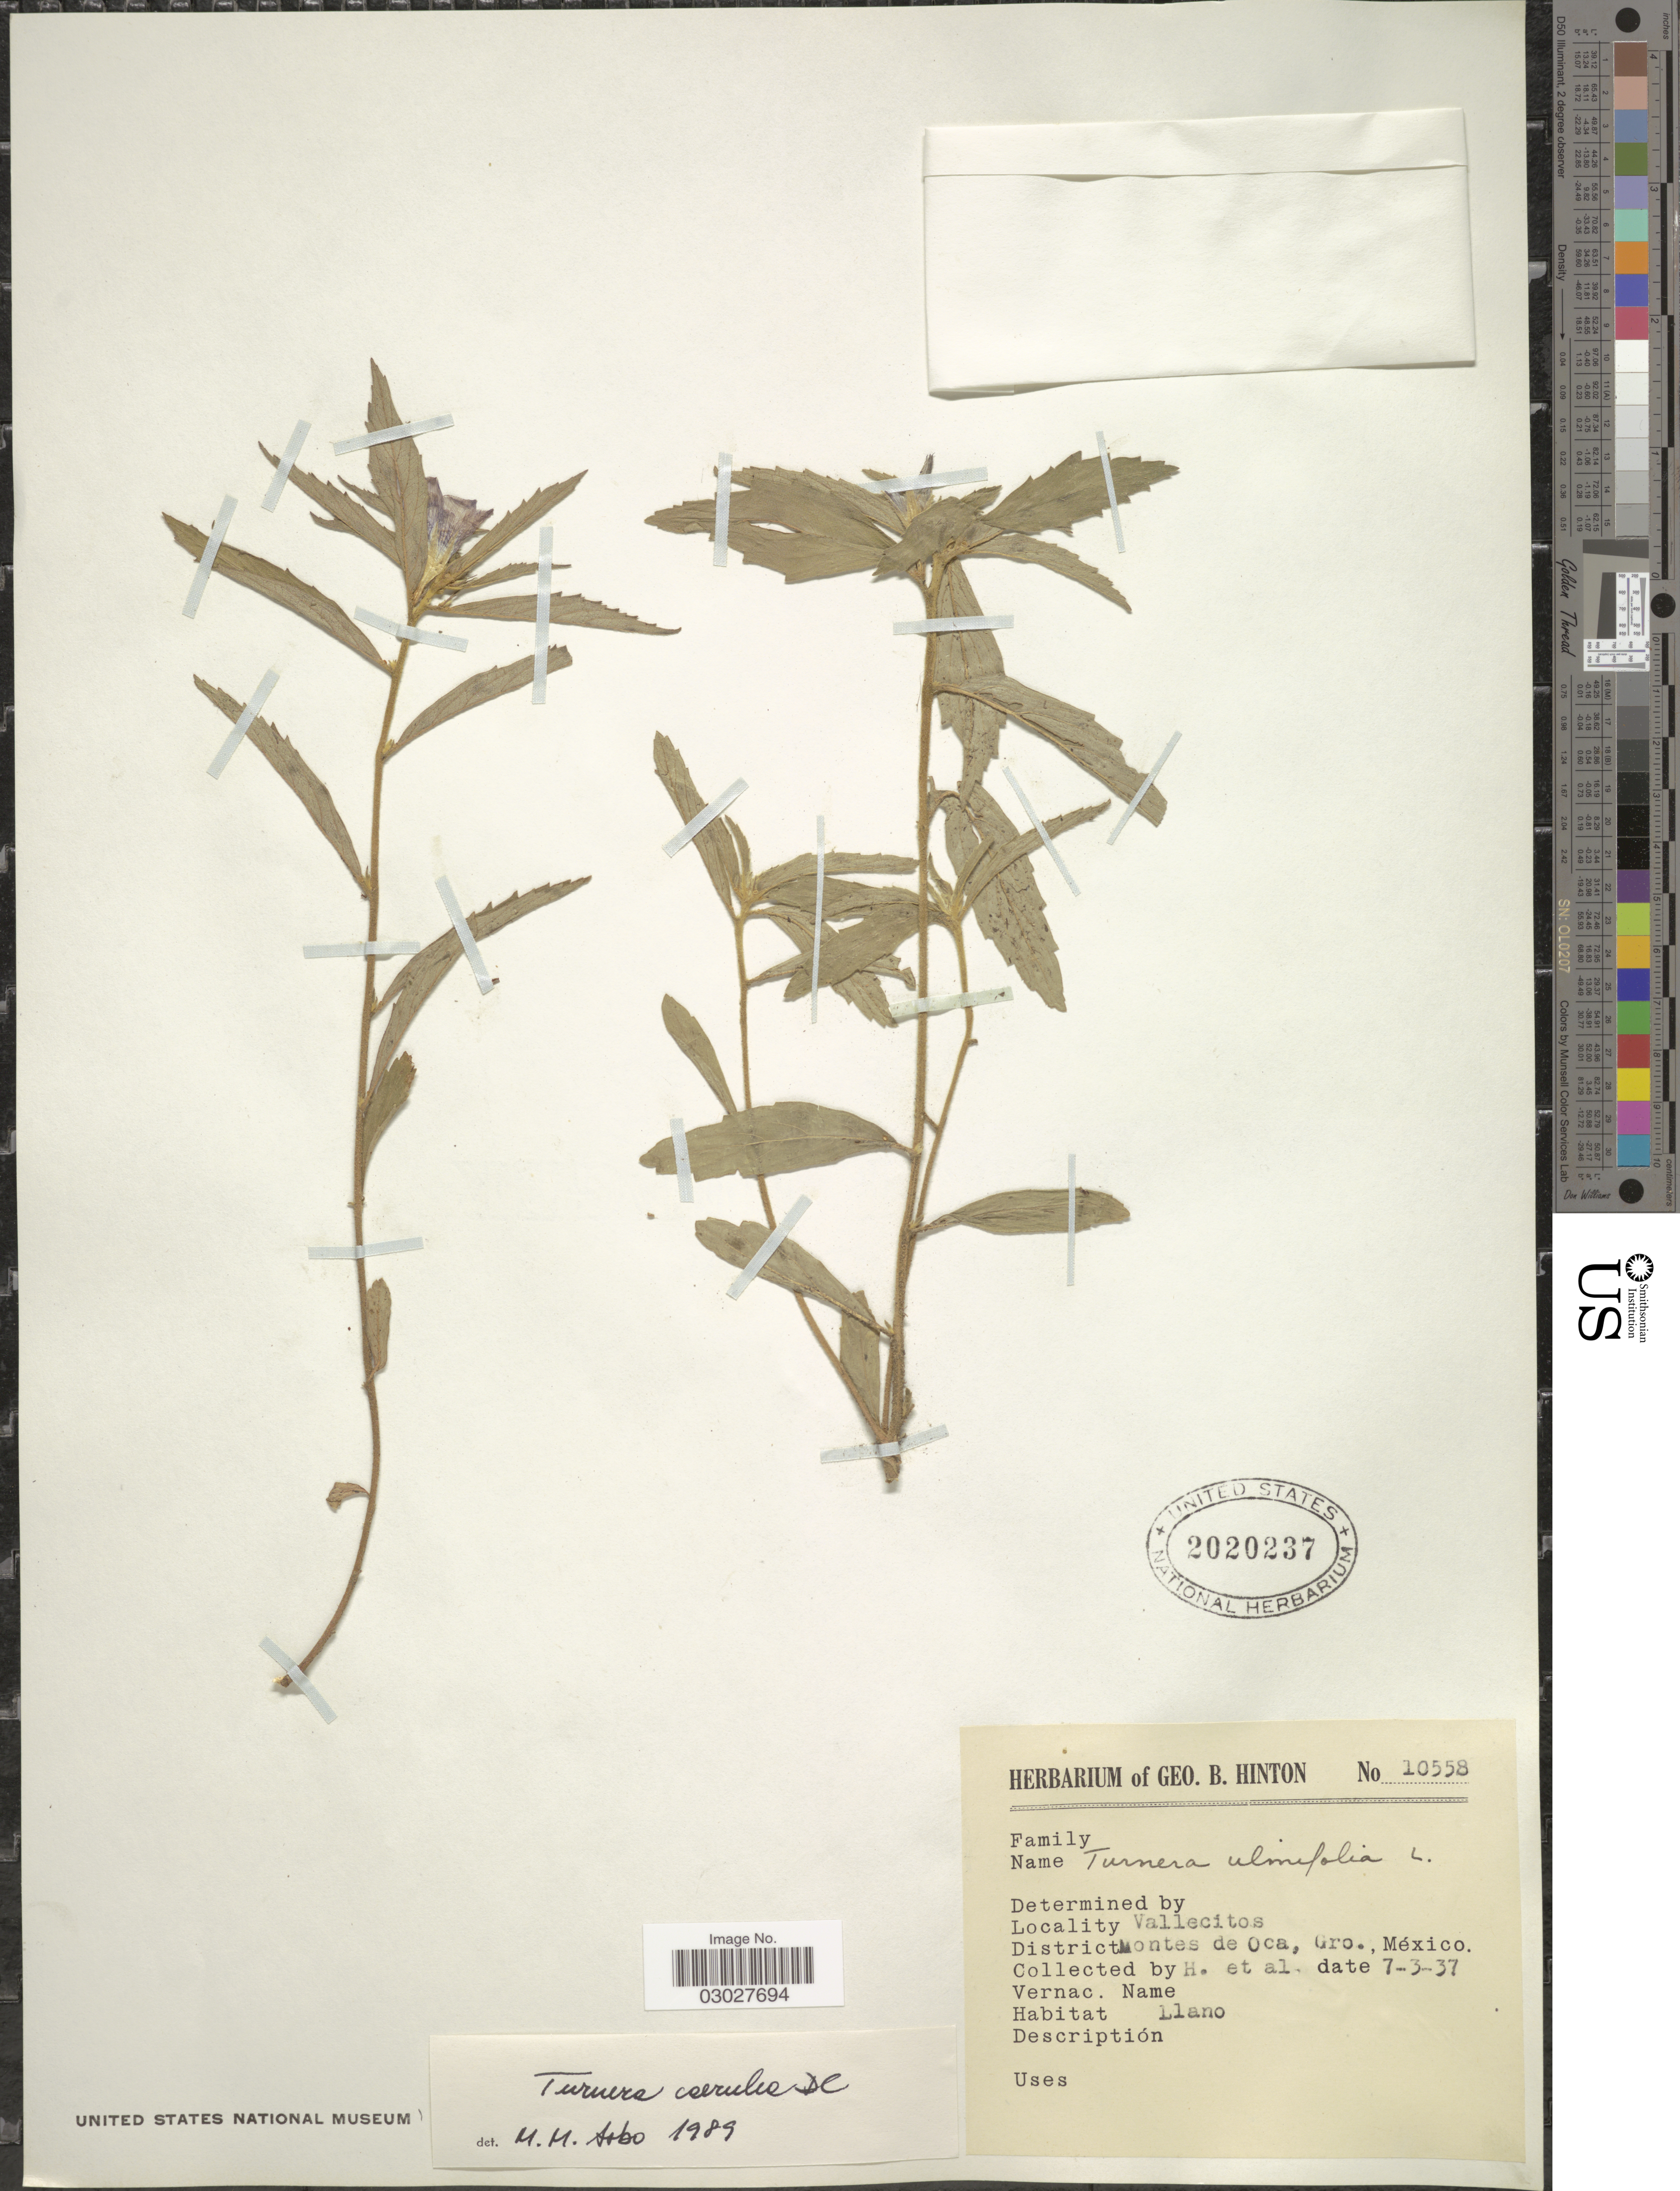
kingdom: Plantae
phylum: Tracheophyta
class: Magnoliopsida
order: Malpighiales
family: Turneraceae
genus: Turnera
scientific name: Turnera caerulea var. caerulea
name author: Moc. & Sessé ex DC.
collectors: G. B. Hinton & et al.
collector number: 10558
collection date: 1937-03-07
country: Mexico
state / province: Guerrero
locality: Vallecitos. District Montes de Oca.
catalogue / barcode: US 2020237